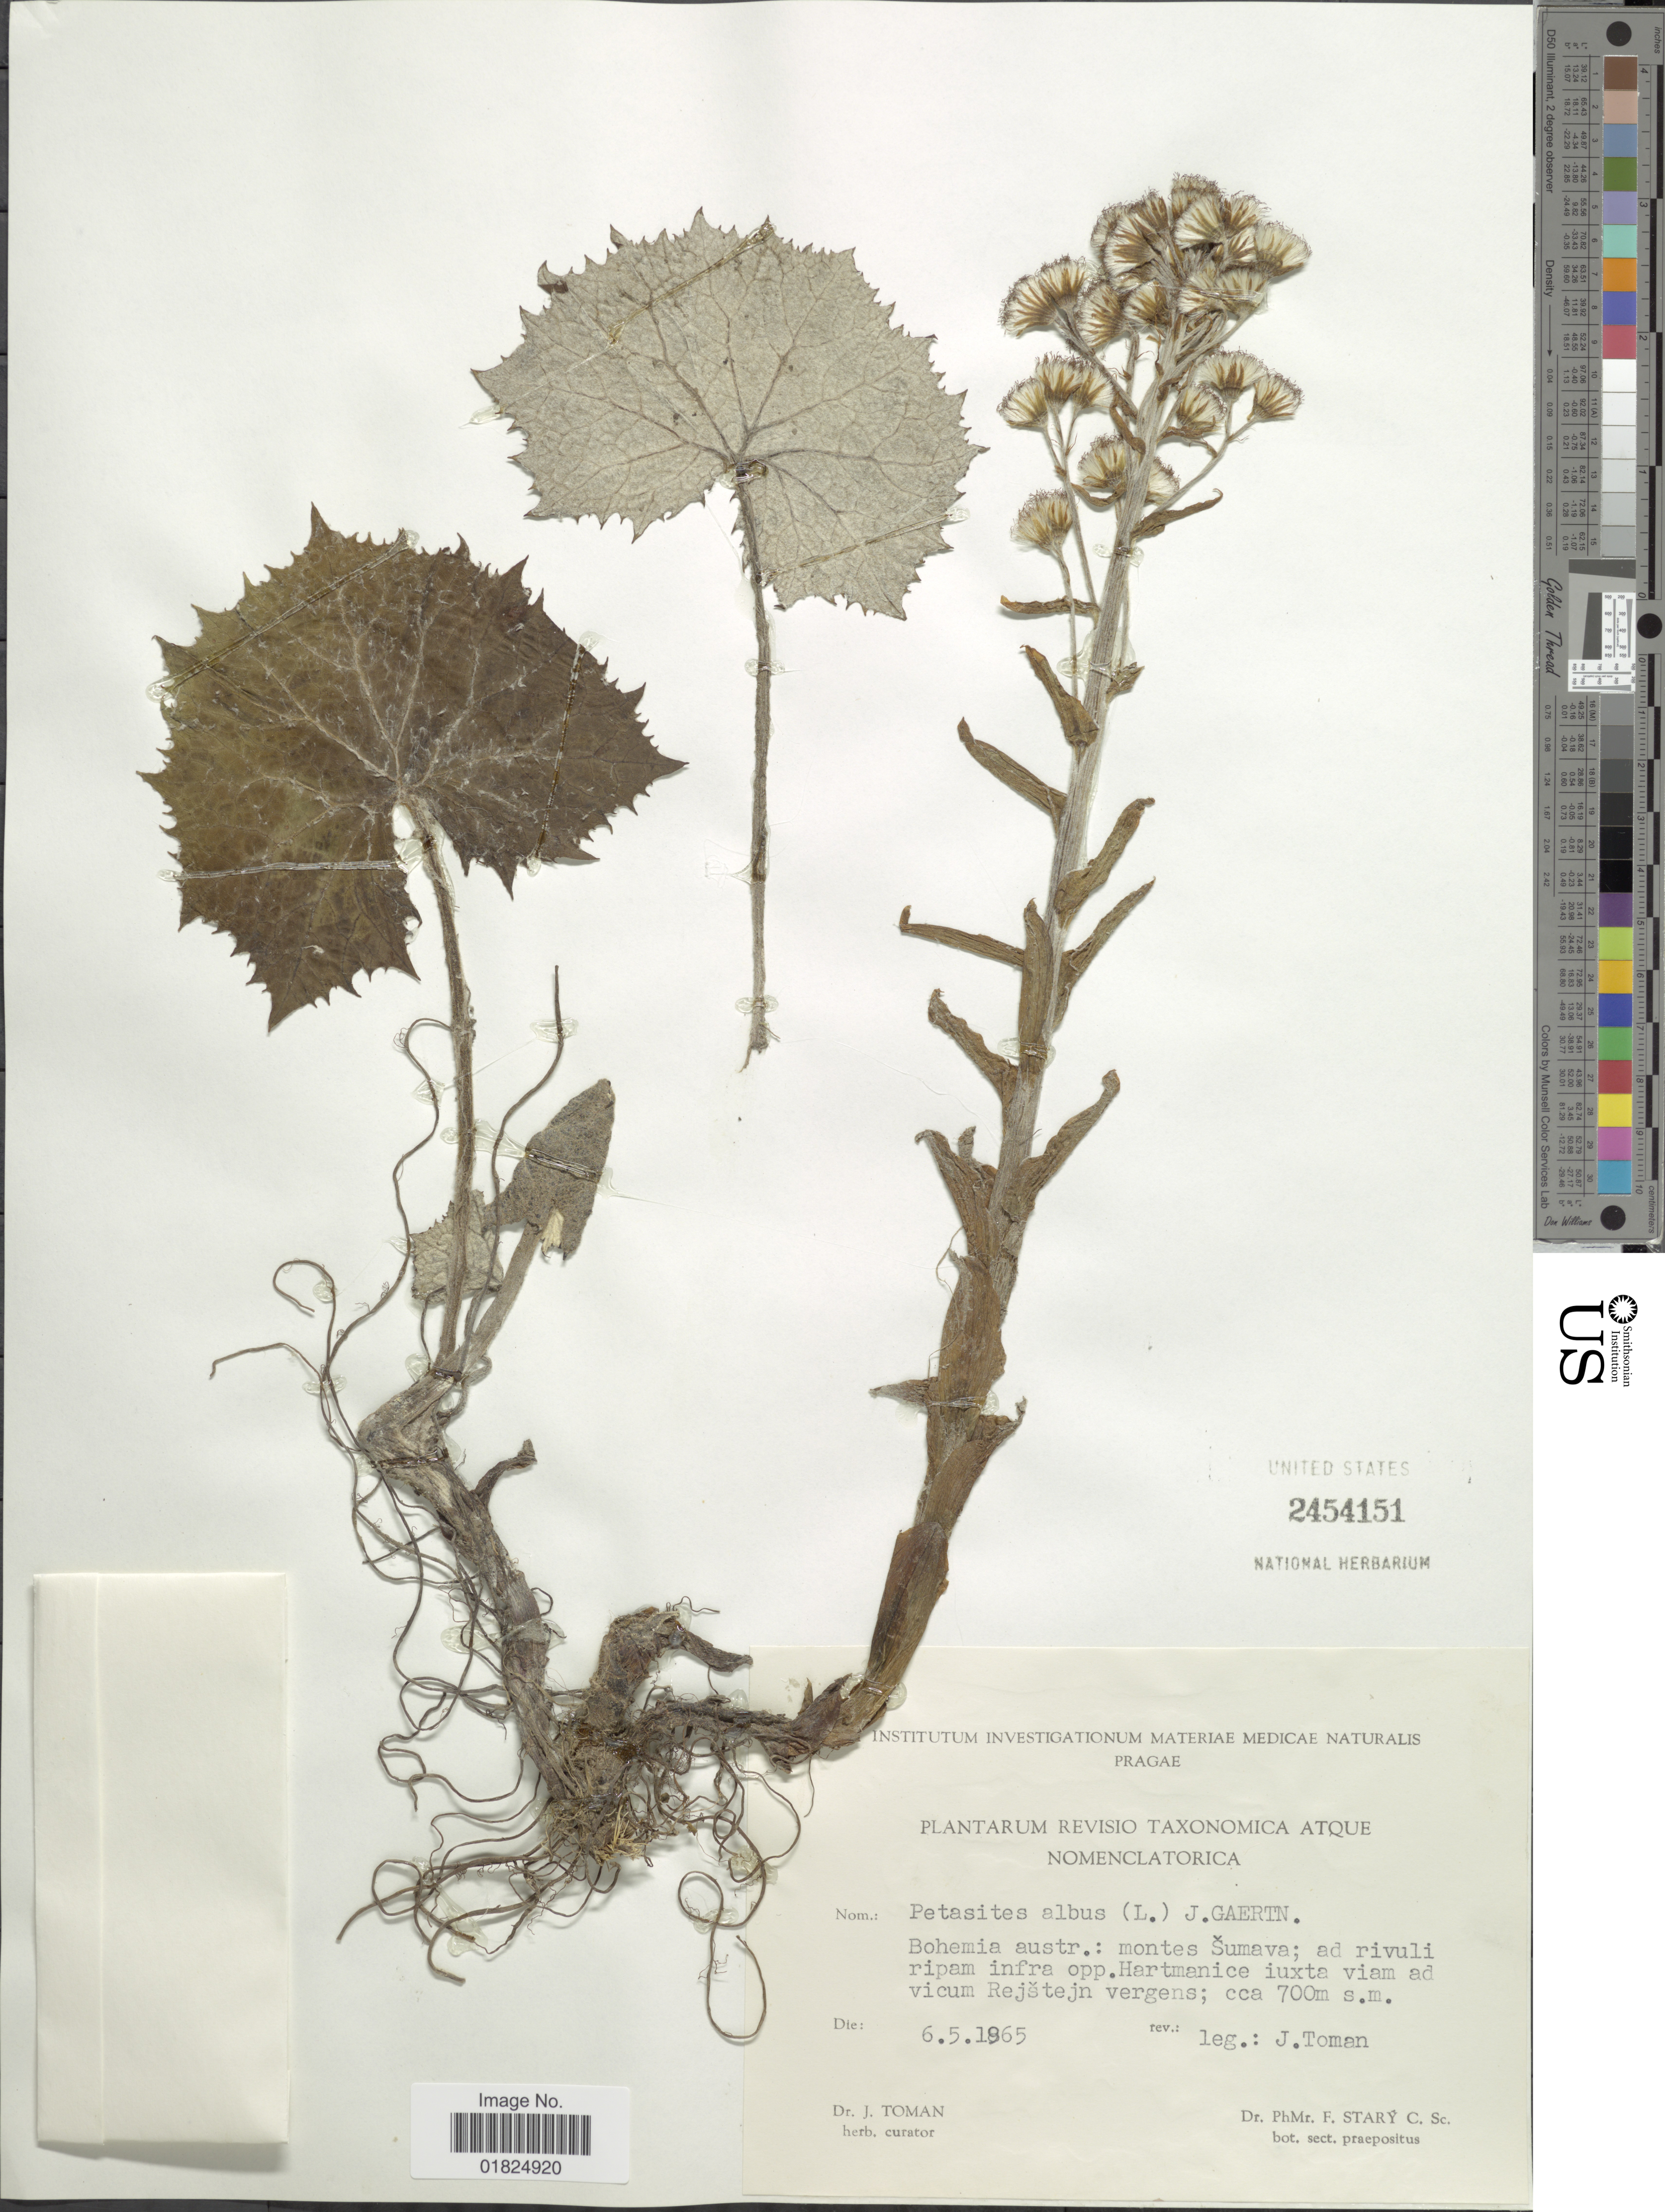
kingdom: Plantae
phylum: Tracheophyta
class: Magnoliopsida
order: Asterales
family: Asteraceae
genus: Petasites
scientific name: Petasites albus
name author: (L.) Gaertn.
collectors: J. Toman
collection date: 1965-05-06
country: Czechia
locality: Bohemia austr.: monets Sunava; ad rivuli ripam infra opp. Hartmanice iuxta viam ad vicum Rejstejn vergens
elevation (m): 700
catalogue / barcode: US 2454151